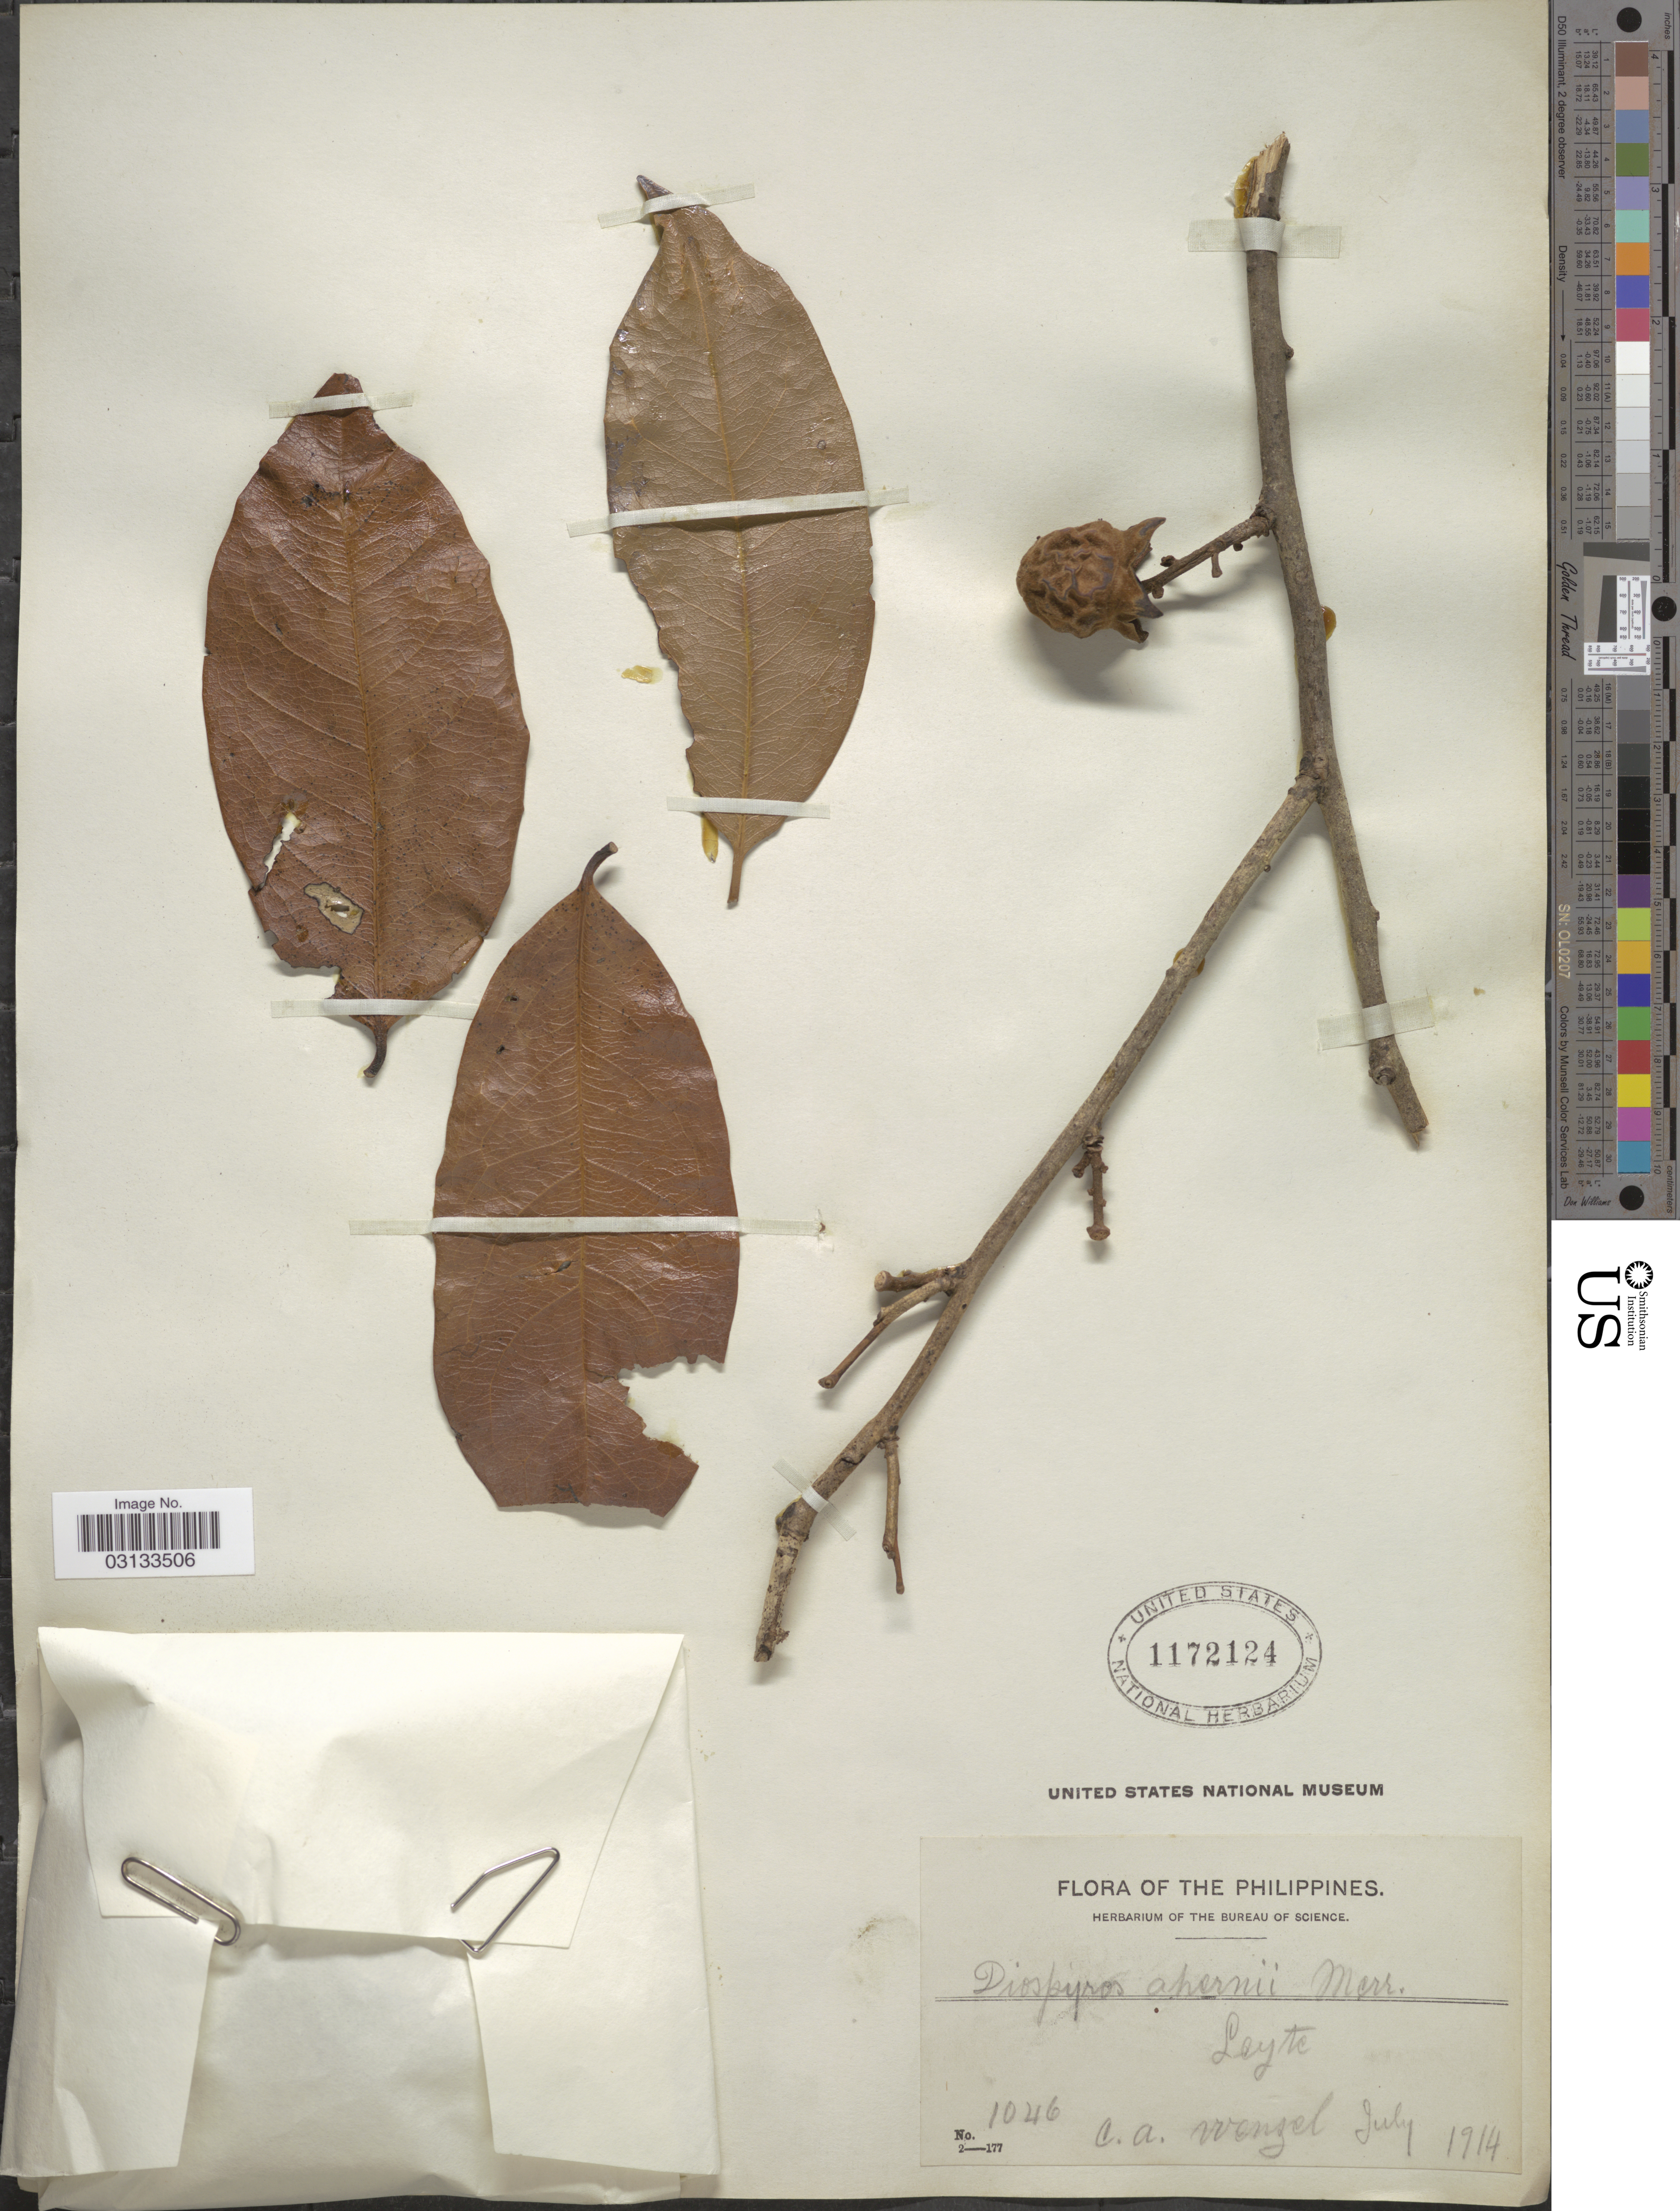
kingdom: Plantae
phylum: Tracheophyta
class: Magnoliopsida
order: Ericales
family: Ebenaceae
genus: Diospyros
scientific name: Diospyros ahernii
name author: Merr.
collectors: C. Wenzel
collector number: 1046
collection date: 1914-07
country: Philippines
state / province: Eastern Visayas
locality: Leyte.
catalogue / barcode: US 1172124